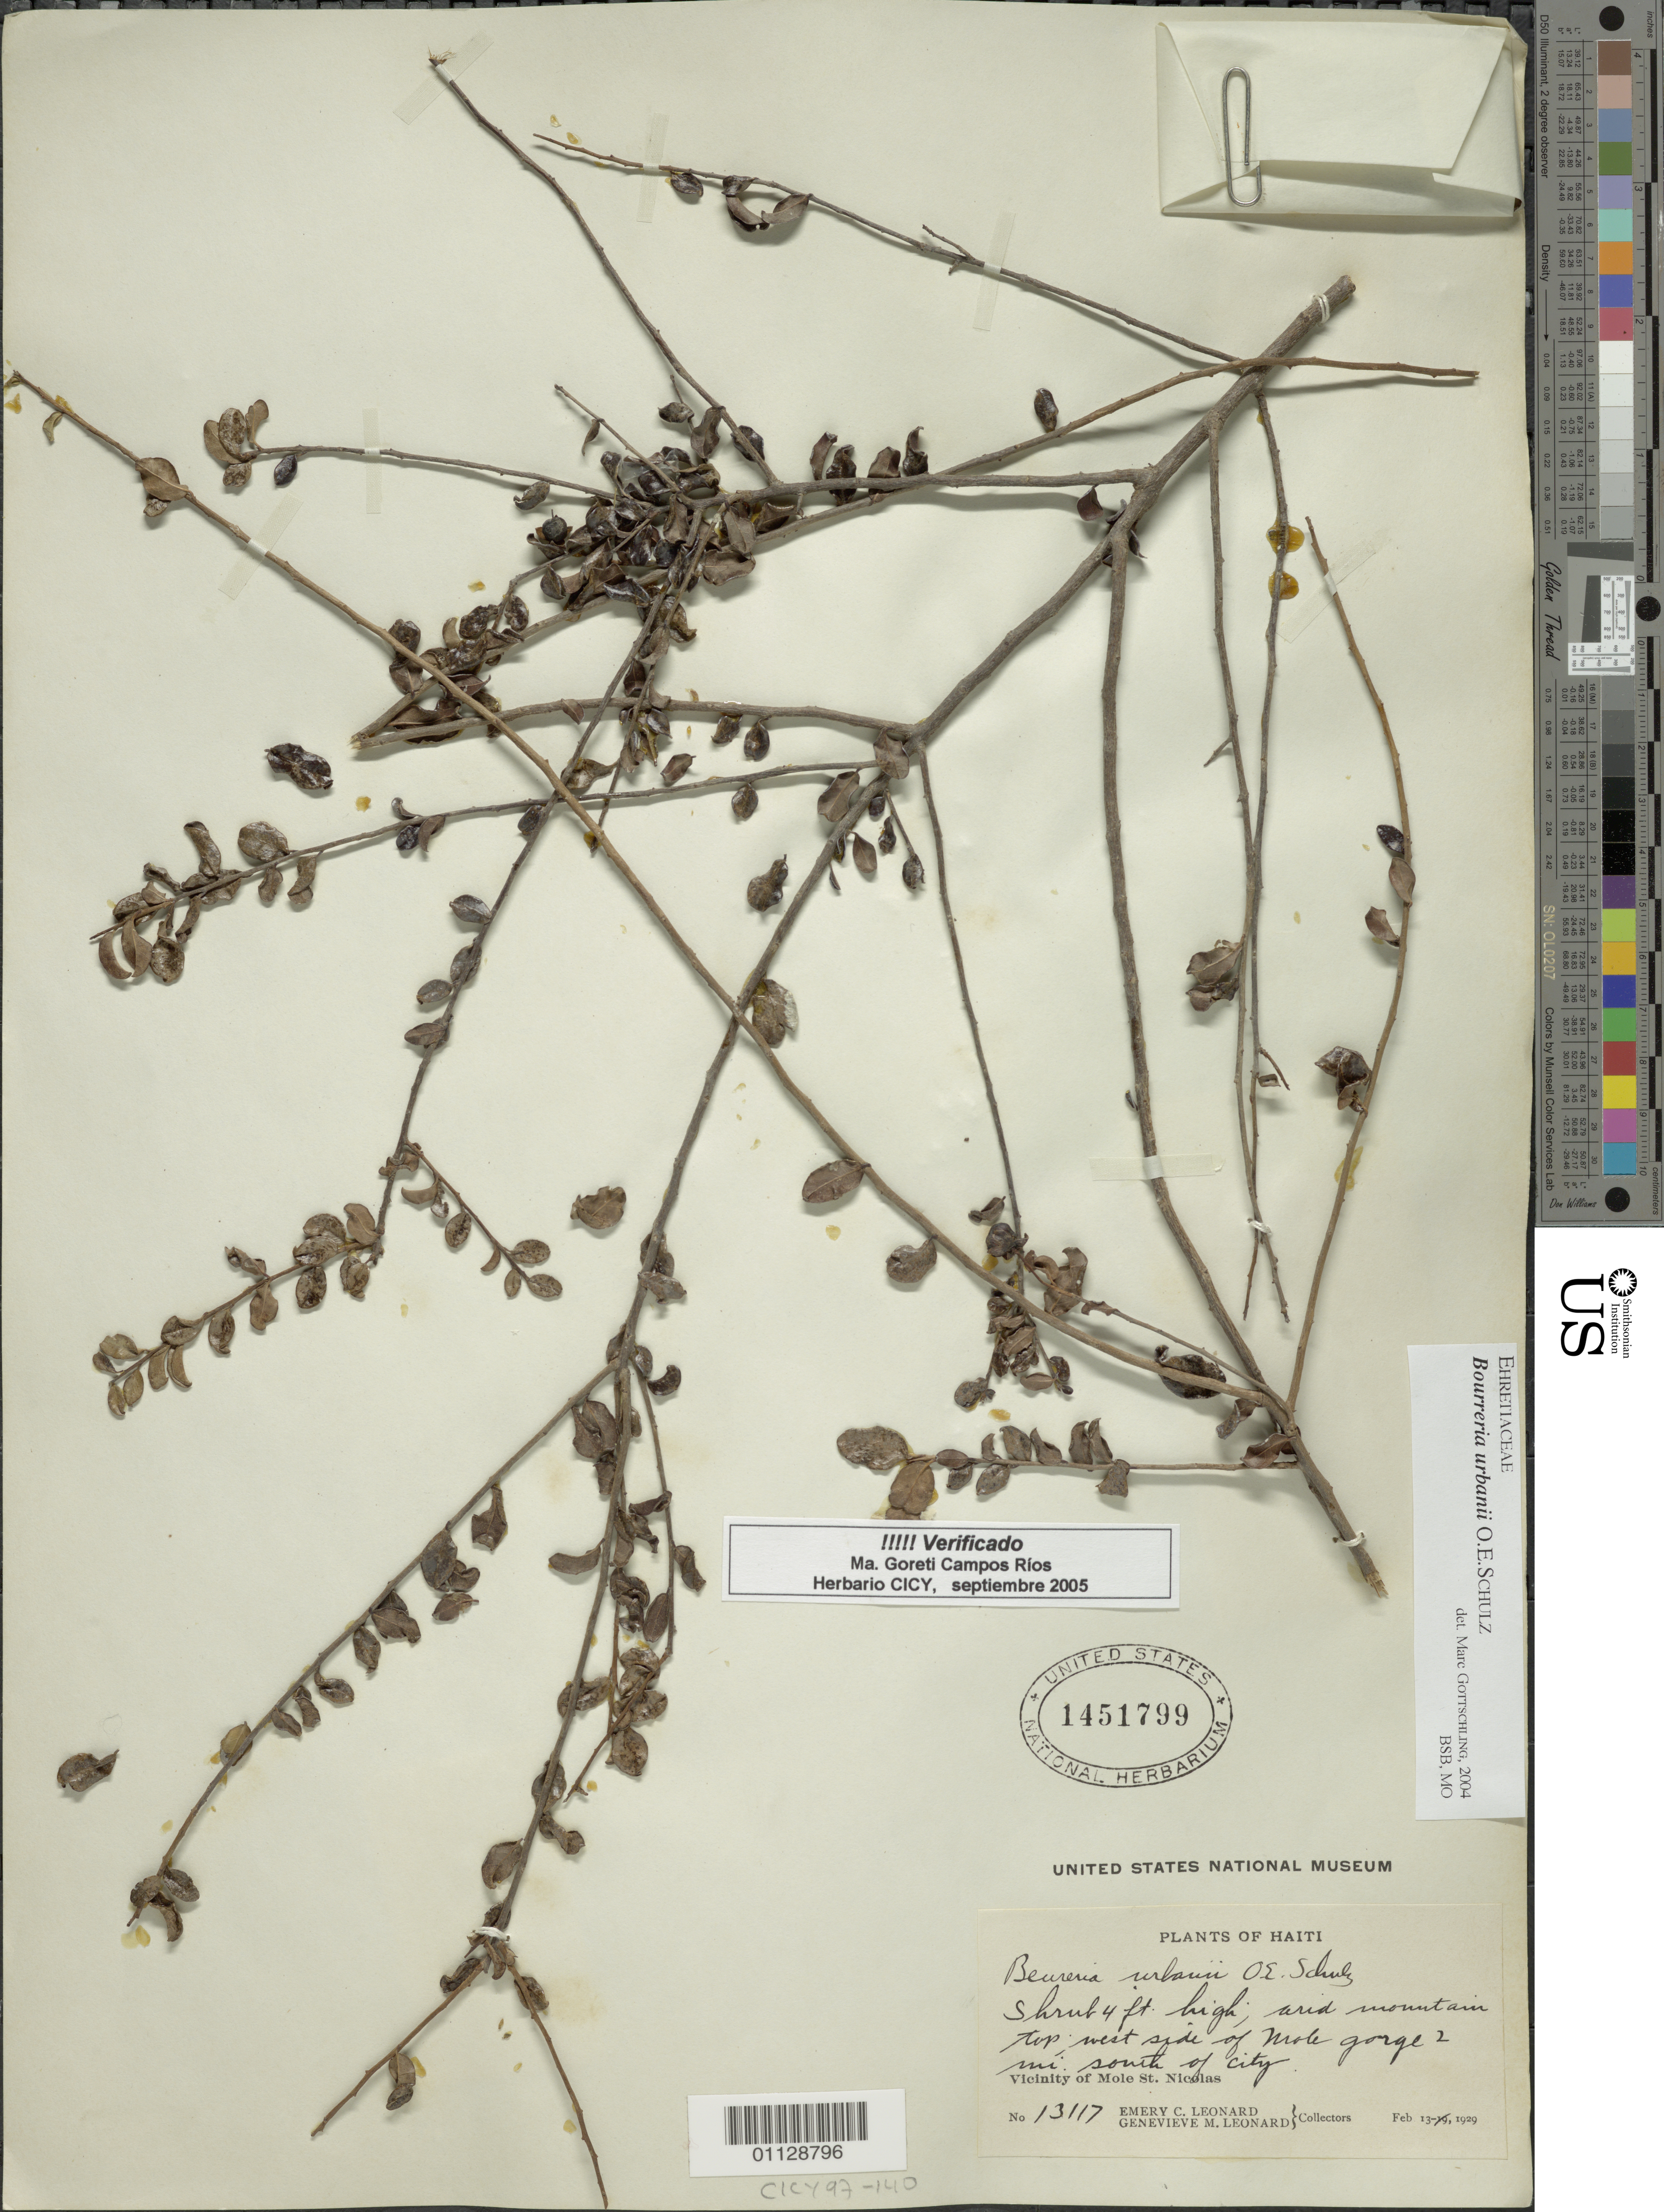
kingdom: Plantae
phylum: Tracheophyta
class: Magnoliopsida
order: Boraginales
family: Ehretiaceae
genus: Bourreria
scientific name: Bourreria urbanii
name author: O.E. Schulz in Urb.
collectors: E. C. Leonard & G. M. Leonard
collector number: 13117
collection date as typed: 13 Jan 1929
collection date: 1929-01-13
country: Haiti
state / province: Nord-Óuest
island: Hispaniola I.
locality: Arid Mountain top, west side of mole gorge 2 m south of the city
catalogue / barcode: US 1451799